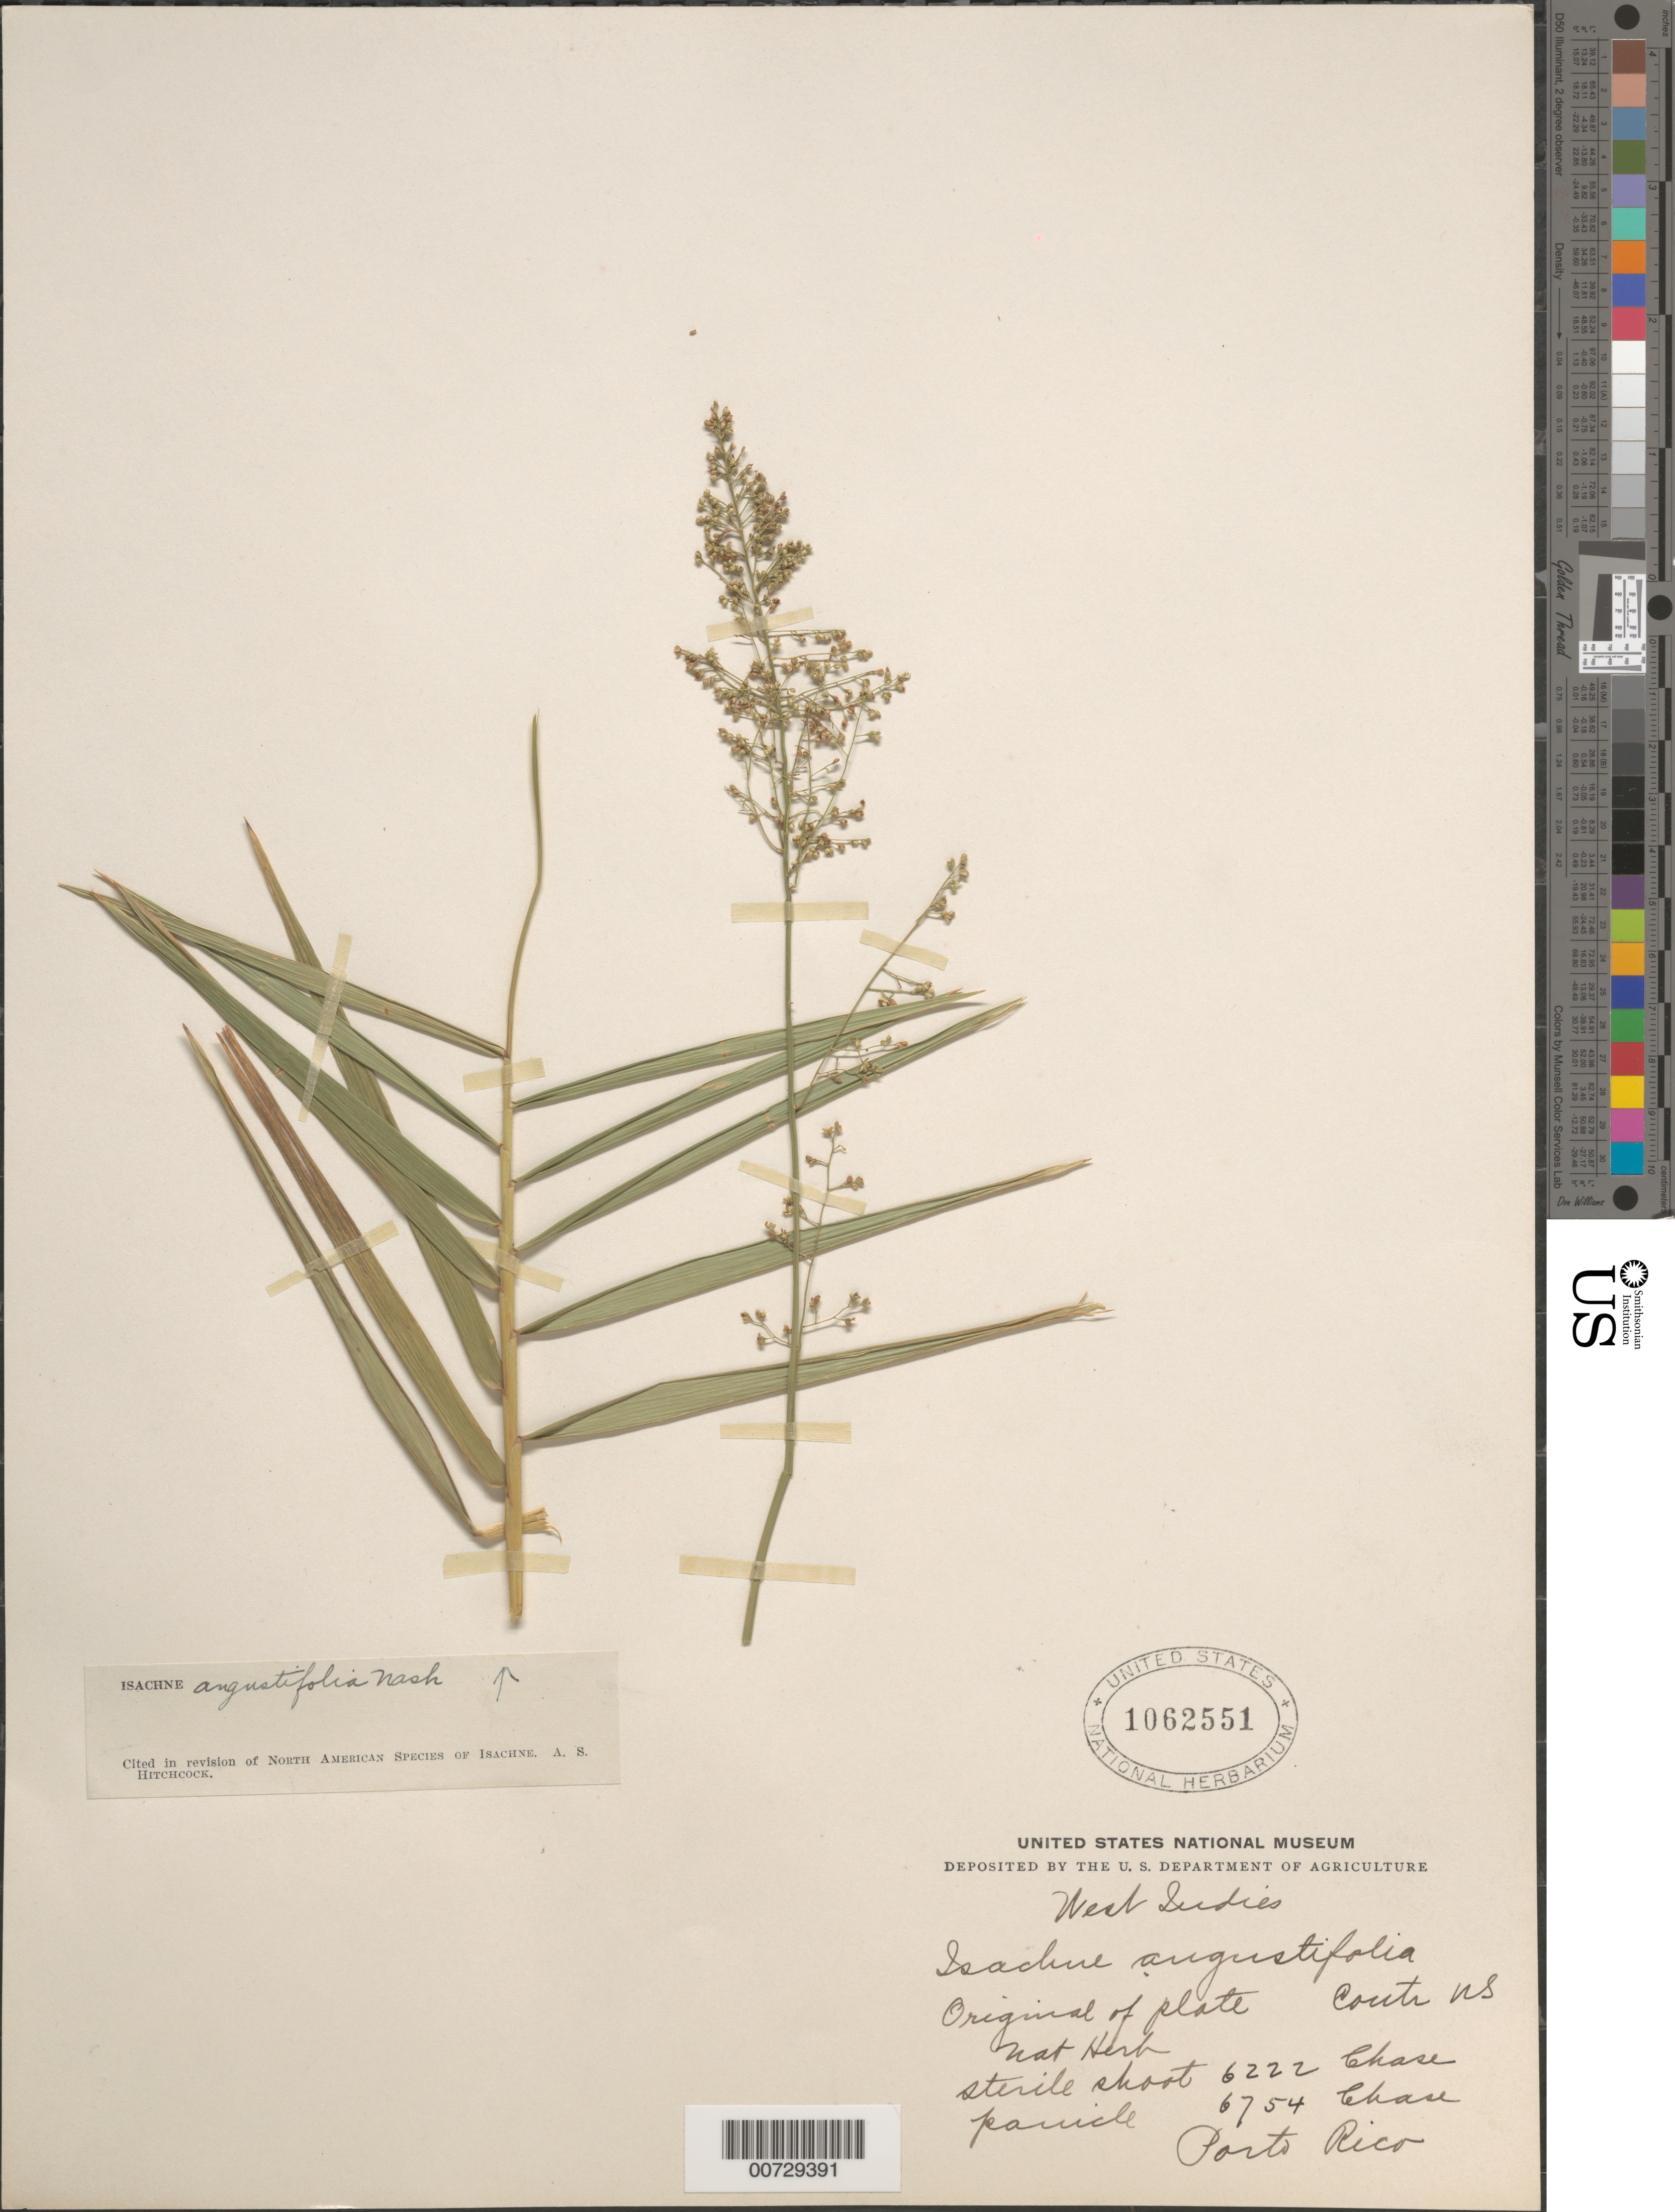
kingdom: Plantae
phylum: Tracheophyta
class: Liliopsida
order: Poales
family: Poaceae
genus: Isachne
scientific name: Isachne angustifolia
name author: Nash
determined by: Hitchcock, Albert S.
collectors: A. Chase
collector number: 6222& 6754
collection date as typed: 1913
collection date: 1913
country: Puerto Rico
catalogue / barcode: US 1062551